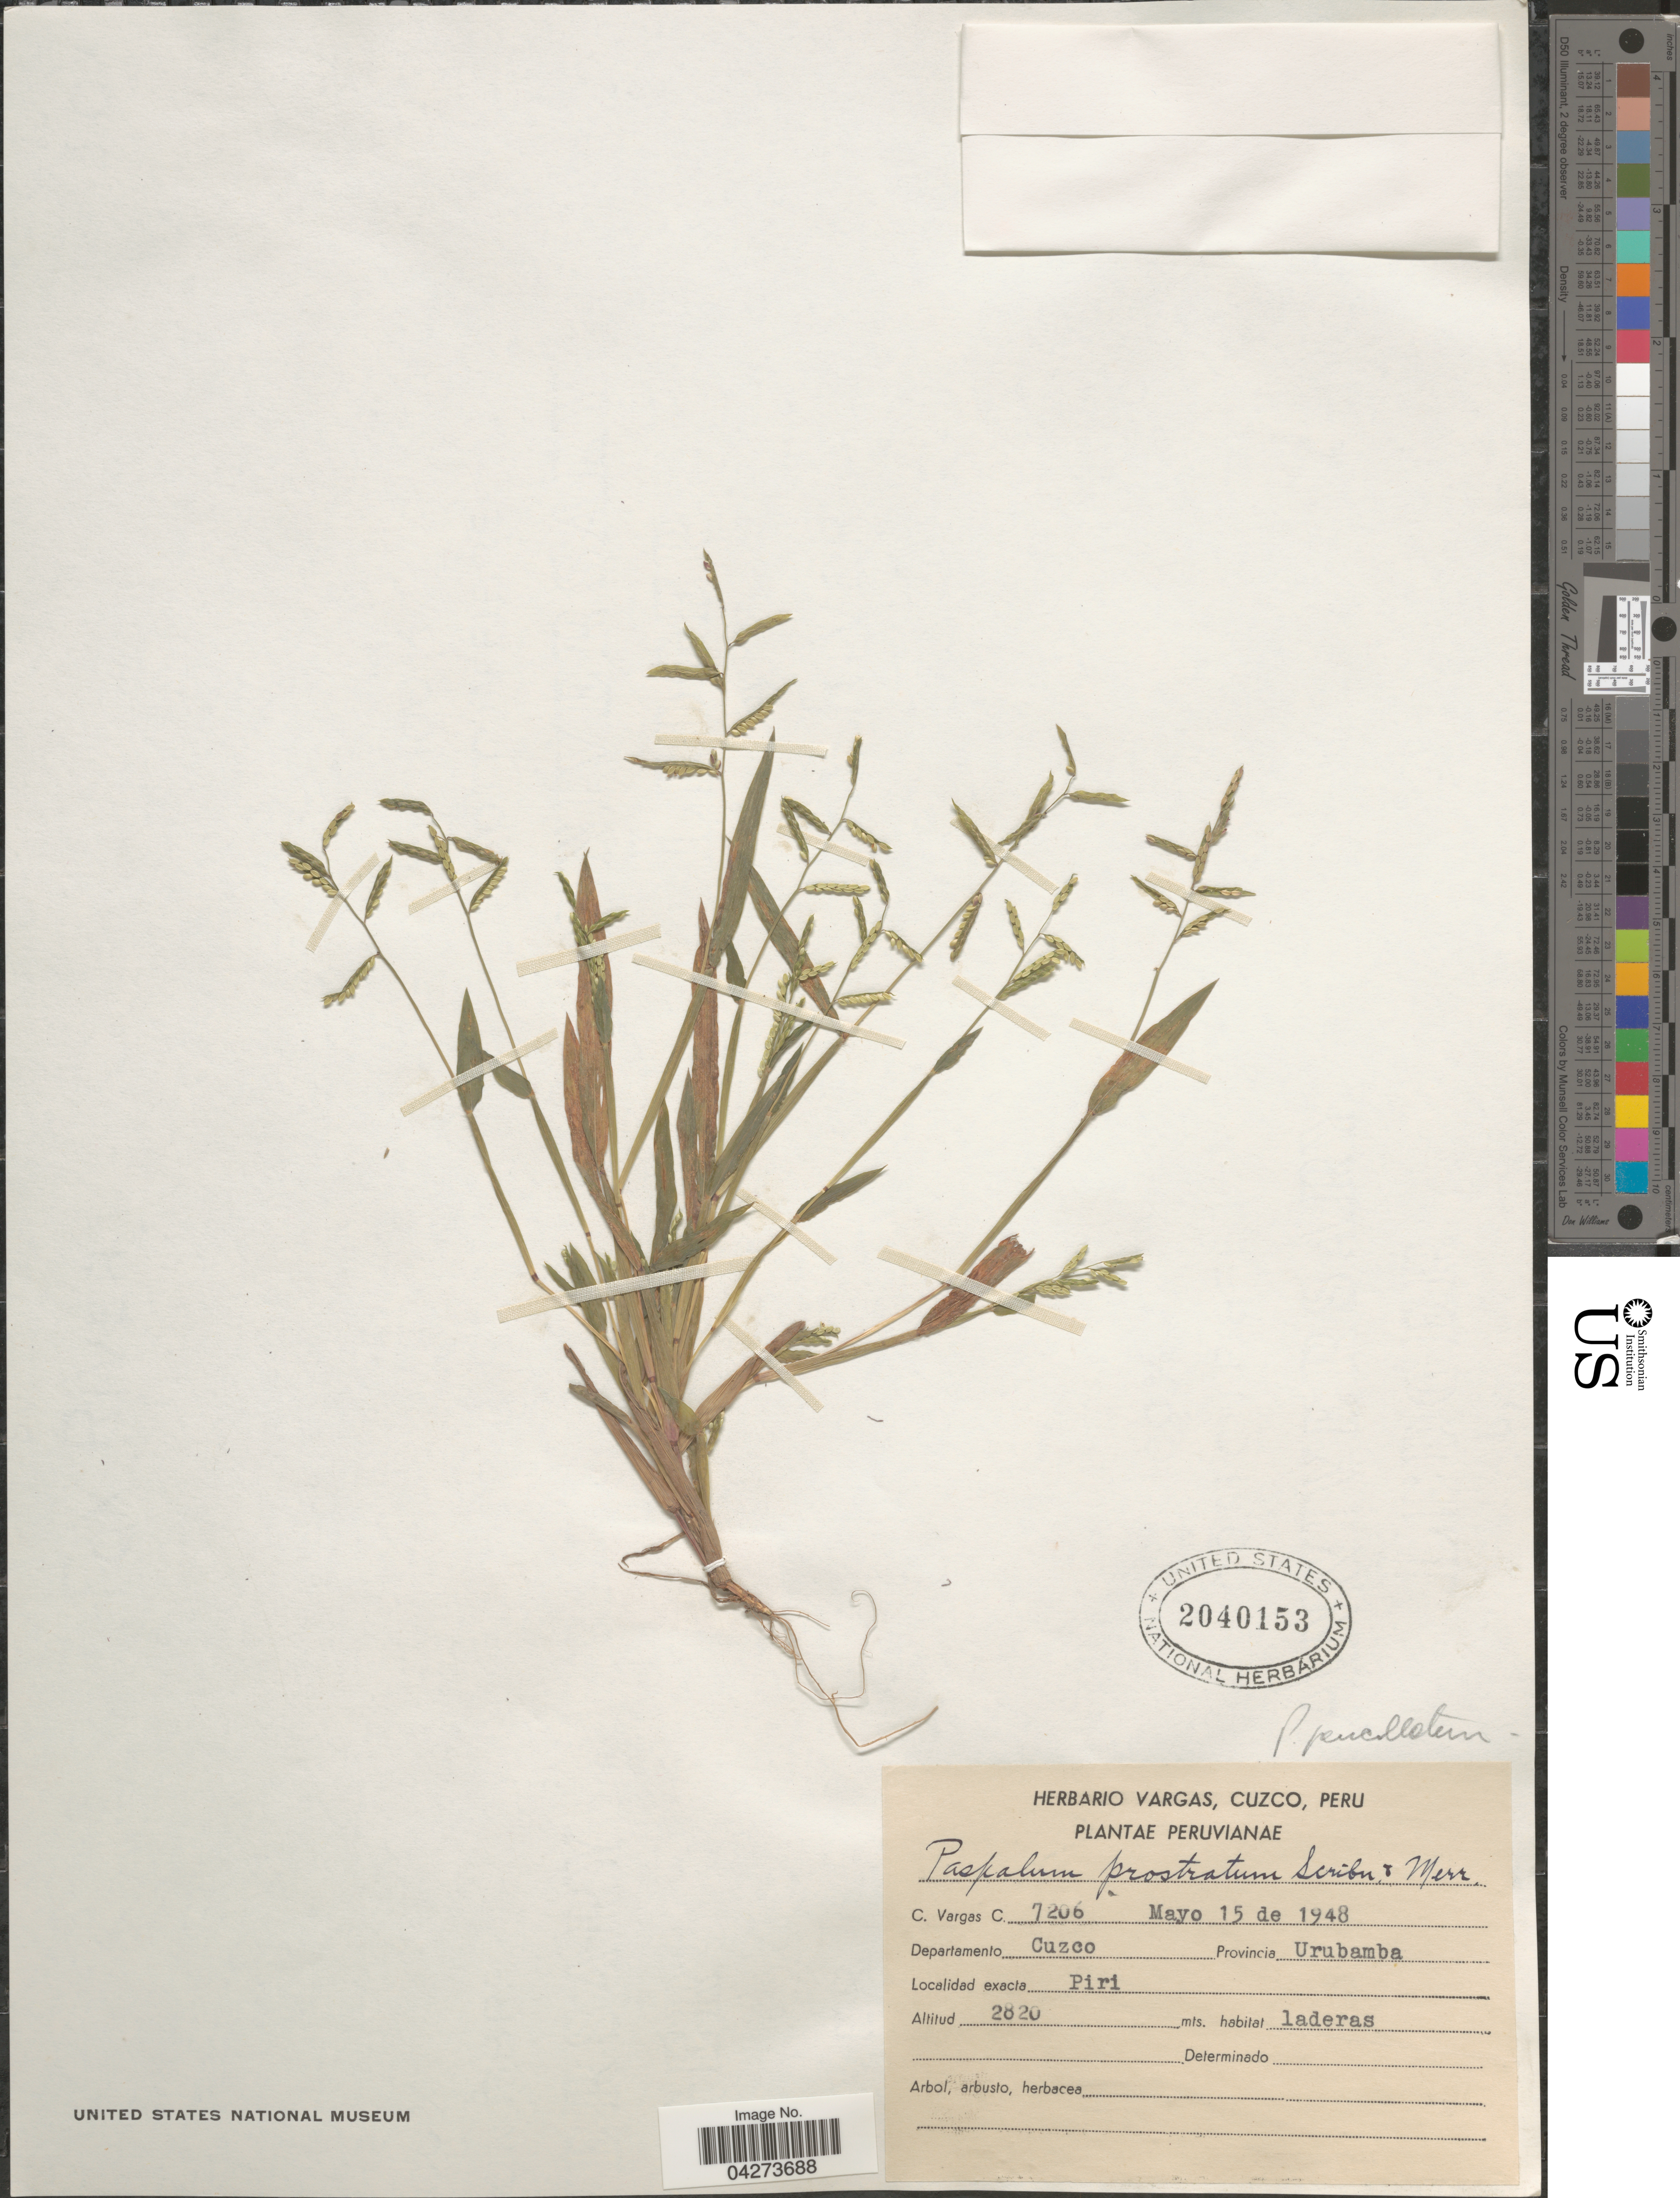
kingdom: Plantae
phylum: Tracheophyta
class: Liliopsida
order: Poales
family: Poaceae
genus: Paspalum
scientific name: Paspalum penicillatum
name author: Hook. f.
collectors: C. Vargas Calderón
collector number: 7206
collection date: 1948-05-15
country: Peru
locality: Departamento Cuzco. Provincia Urubamba. Piri.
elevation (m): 2820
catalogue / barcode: US 2040153